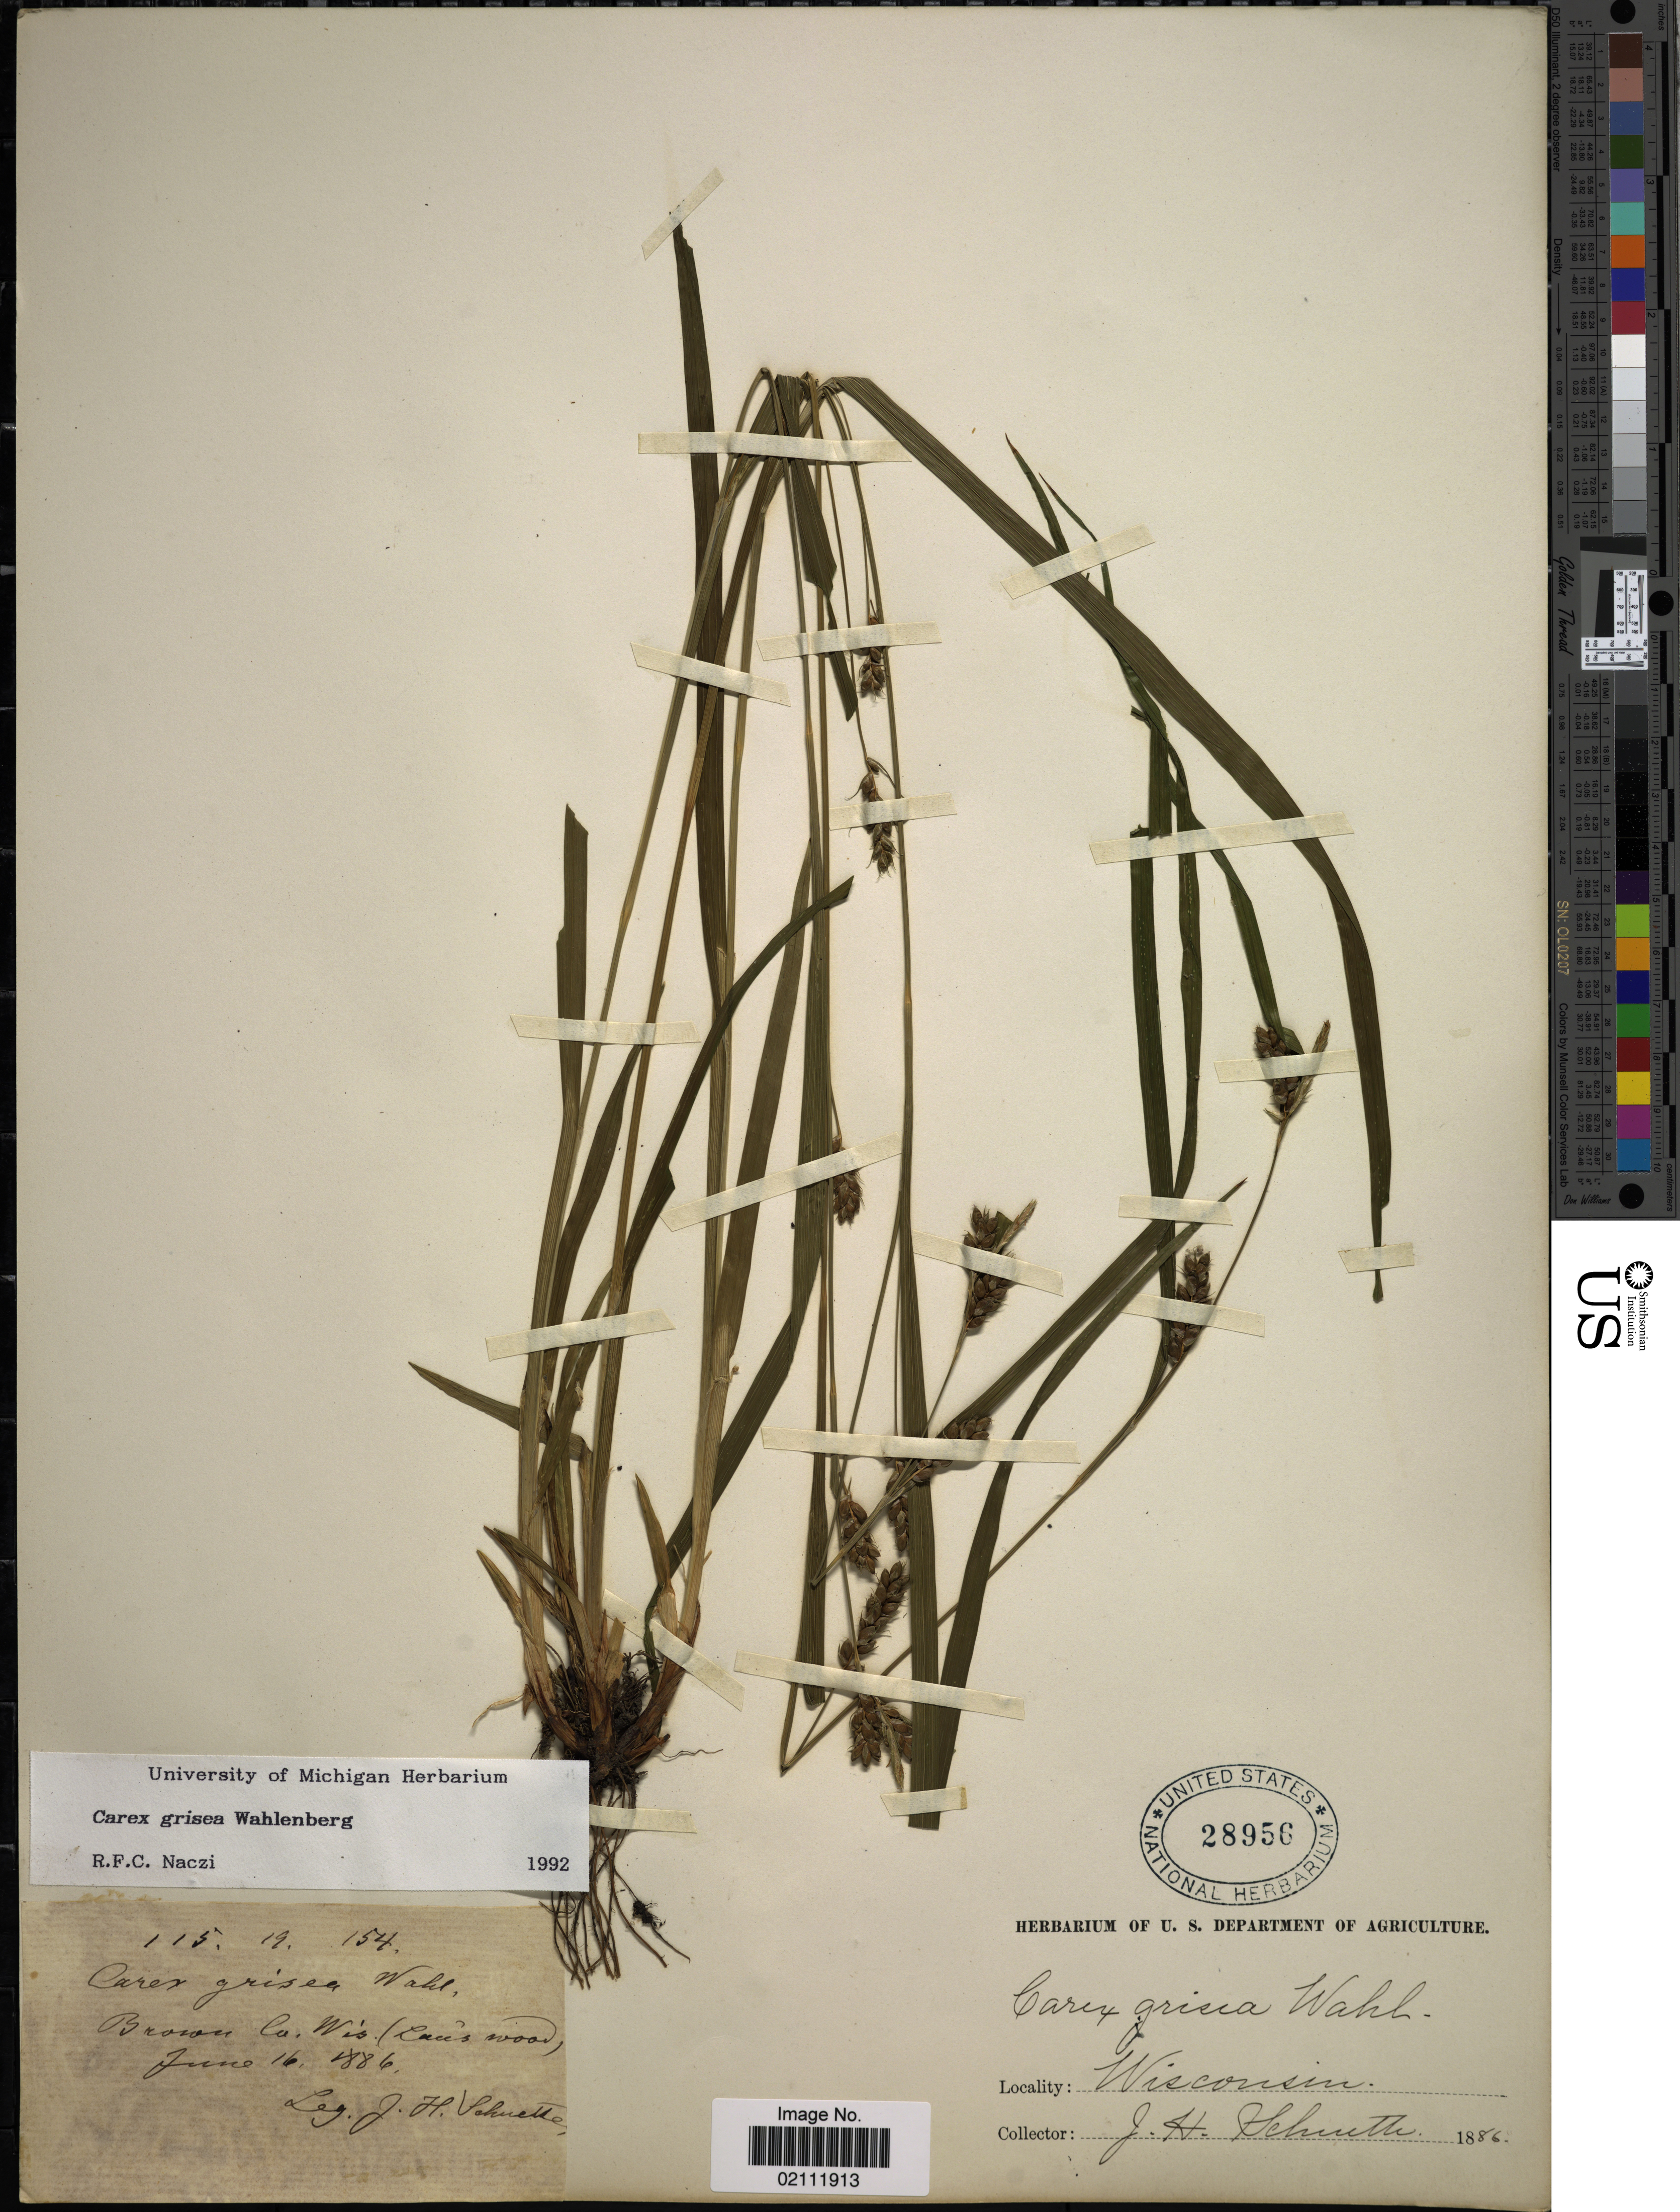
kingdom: Plantae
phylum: Tracheophyta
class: Liliopsida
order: Poales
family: Cyperaceae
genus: Carex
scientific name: Carex grisea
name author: Wahlenb.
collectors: J. H. Schuette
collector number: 115/19/154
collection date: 1886-06-16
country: United States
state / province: Wisconsin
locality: Brown Co. (Lau's wood)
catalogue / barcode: US 28956